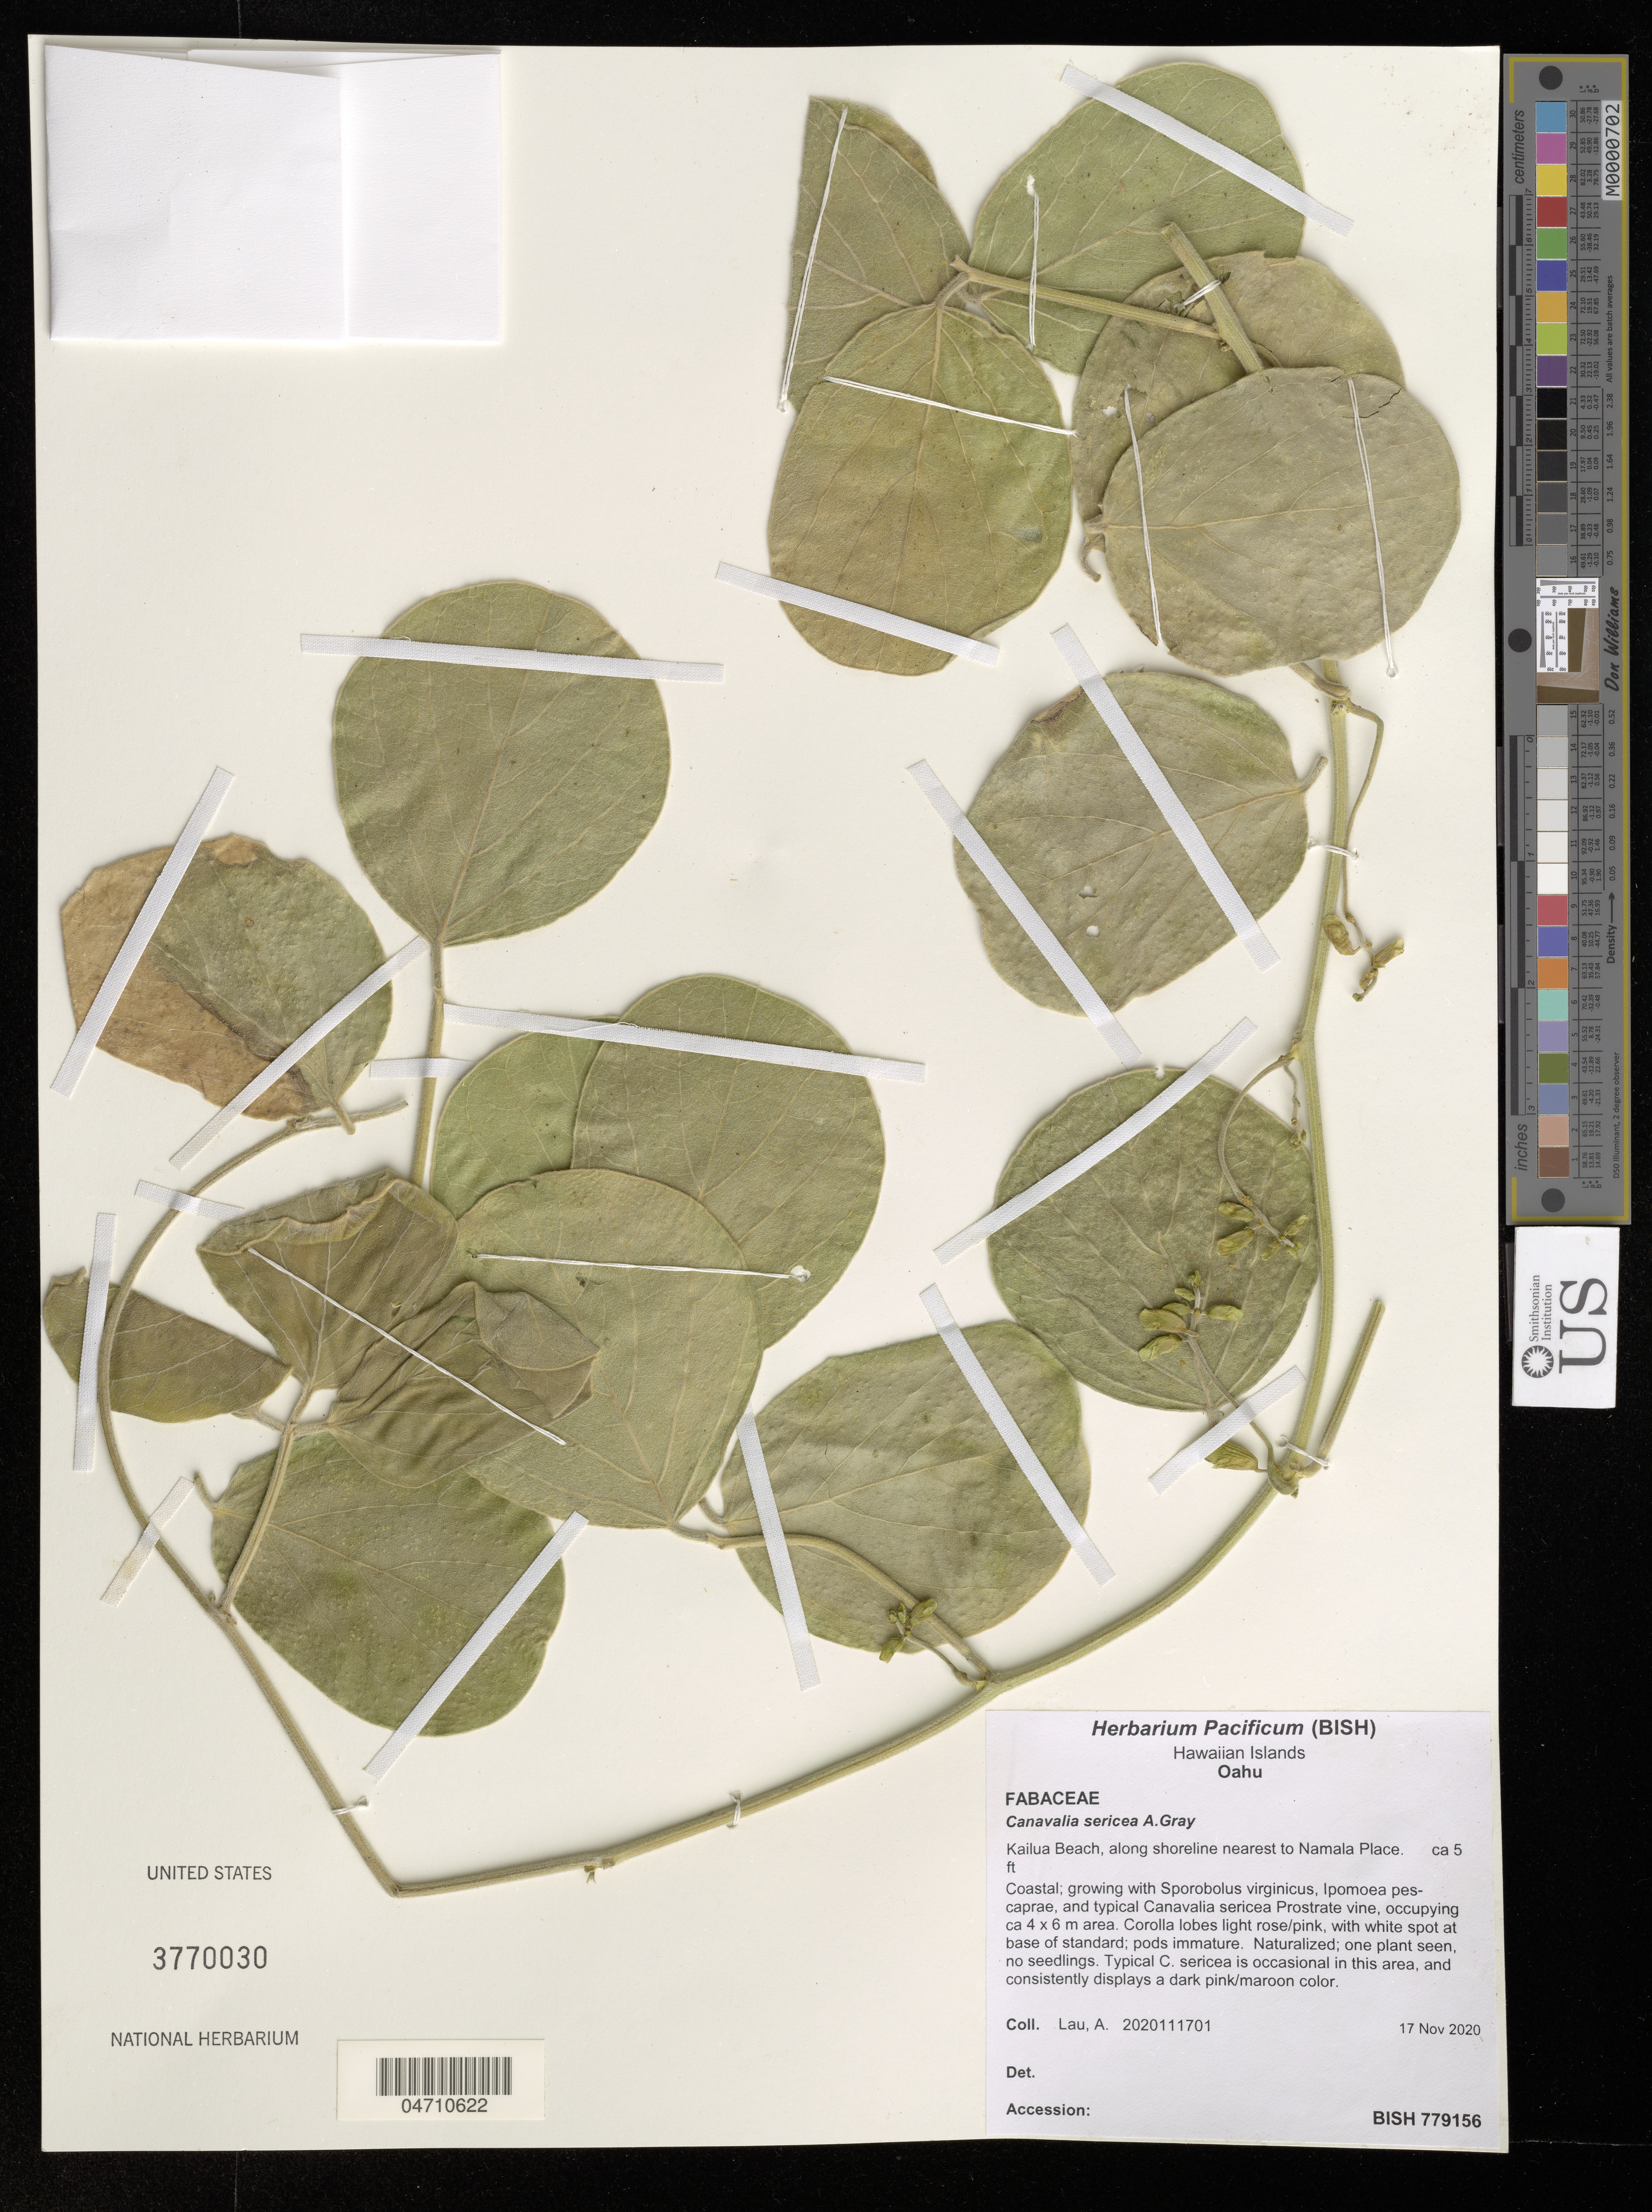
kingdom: Plantae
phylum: Tracheophyta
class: Magnoliopsida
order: Fabales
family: Fabaceae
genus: Canavalia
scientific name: Canavalia sericea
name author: A. Gray in Wilkes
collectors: A. Lau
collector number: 2020111701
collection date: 2020-11-17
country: United States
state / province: Hawaii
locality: Hawaiian Islands. Oahu. Kailua Beach, along shoreline nearest to Namala Place.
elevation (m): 2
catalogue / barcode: US 3770030